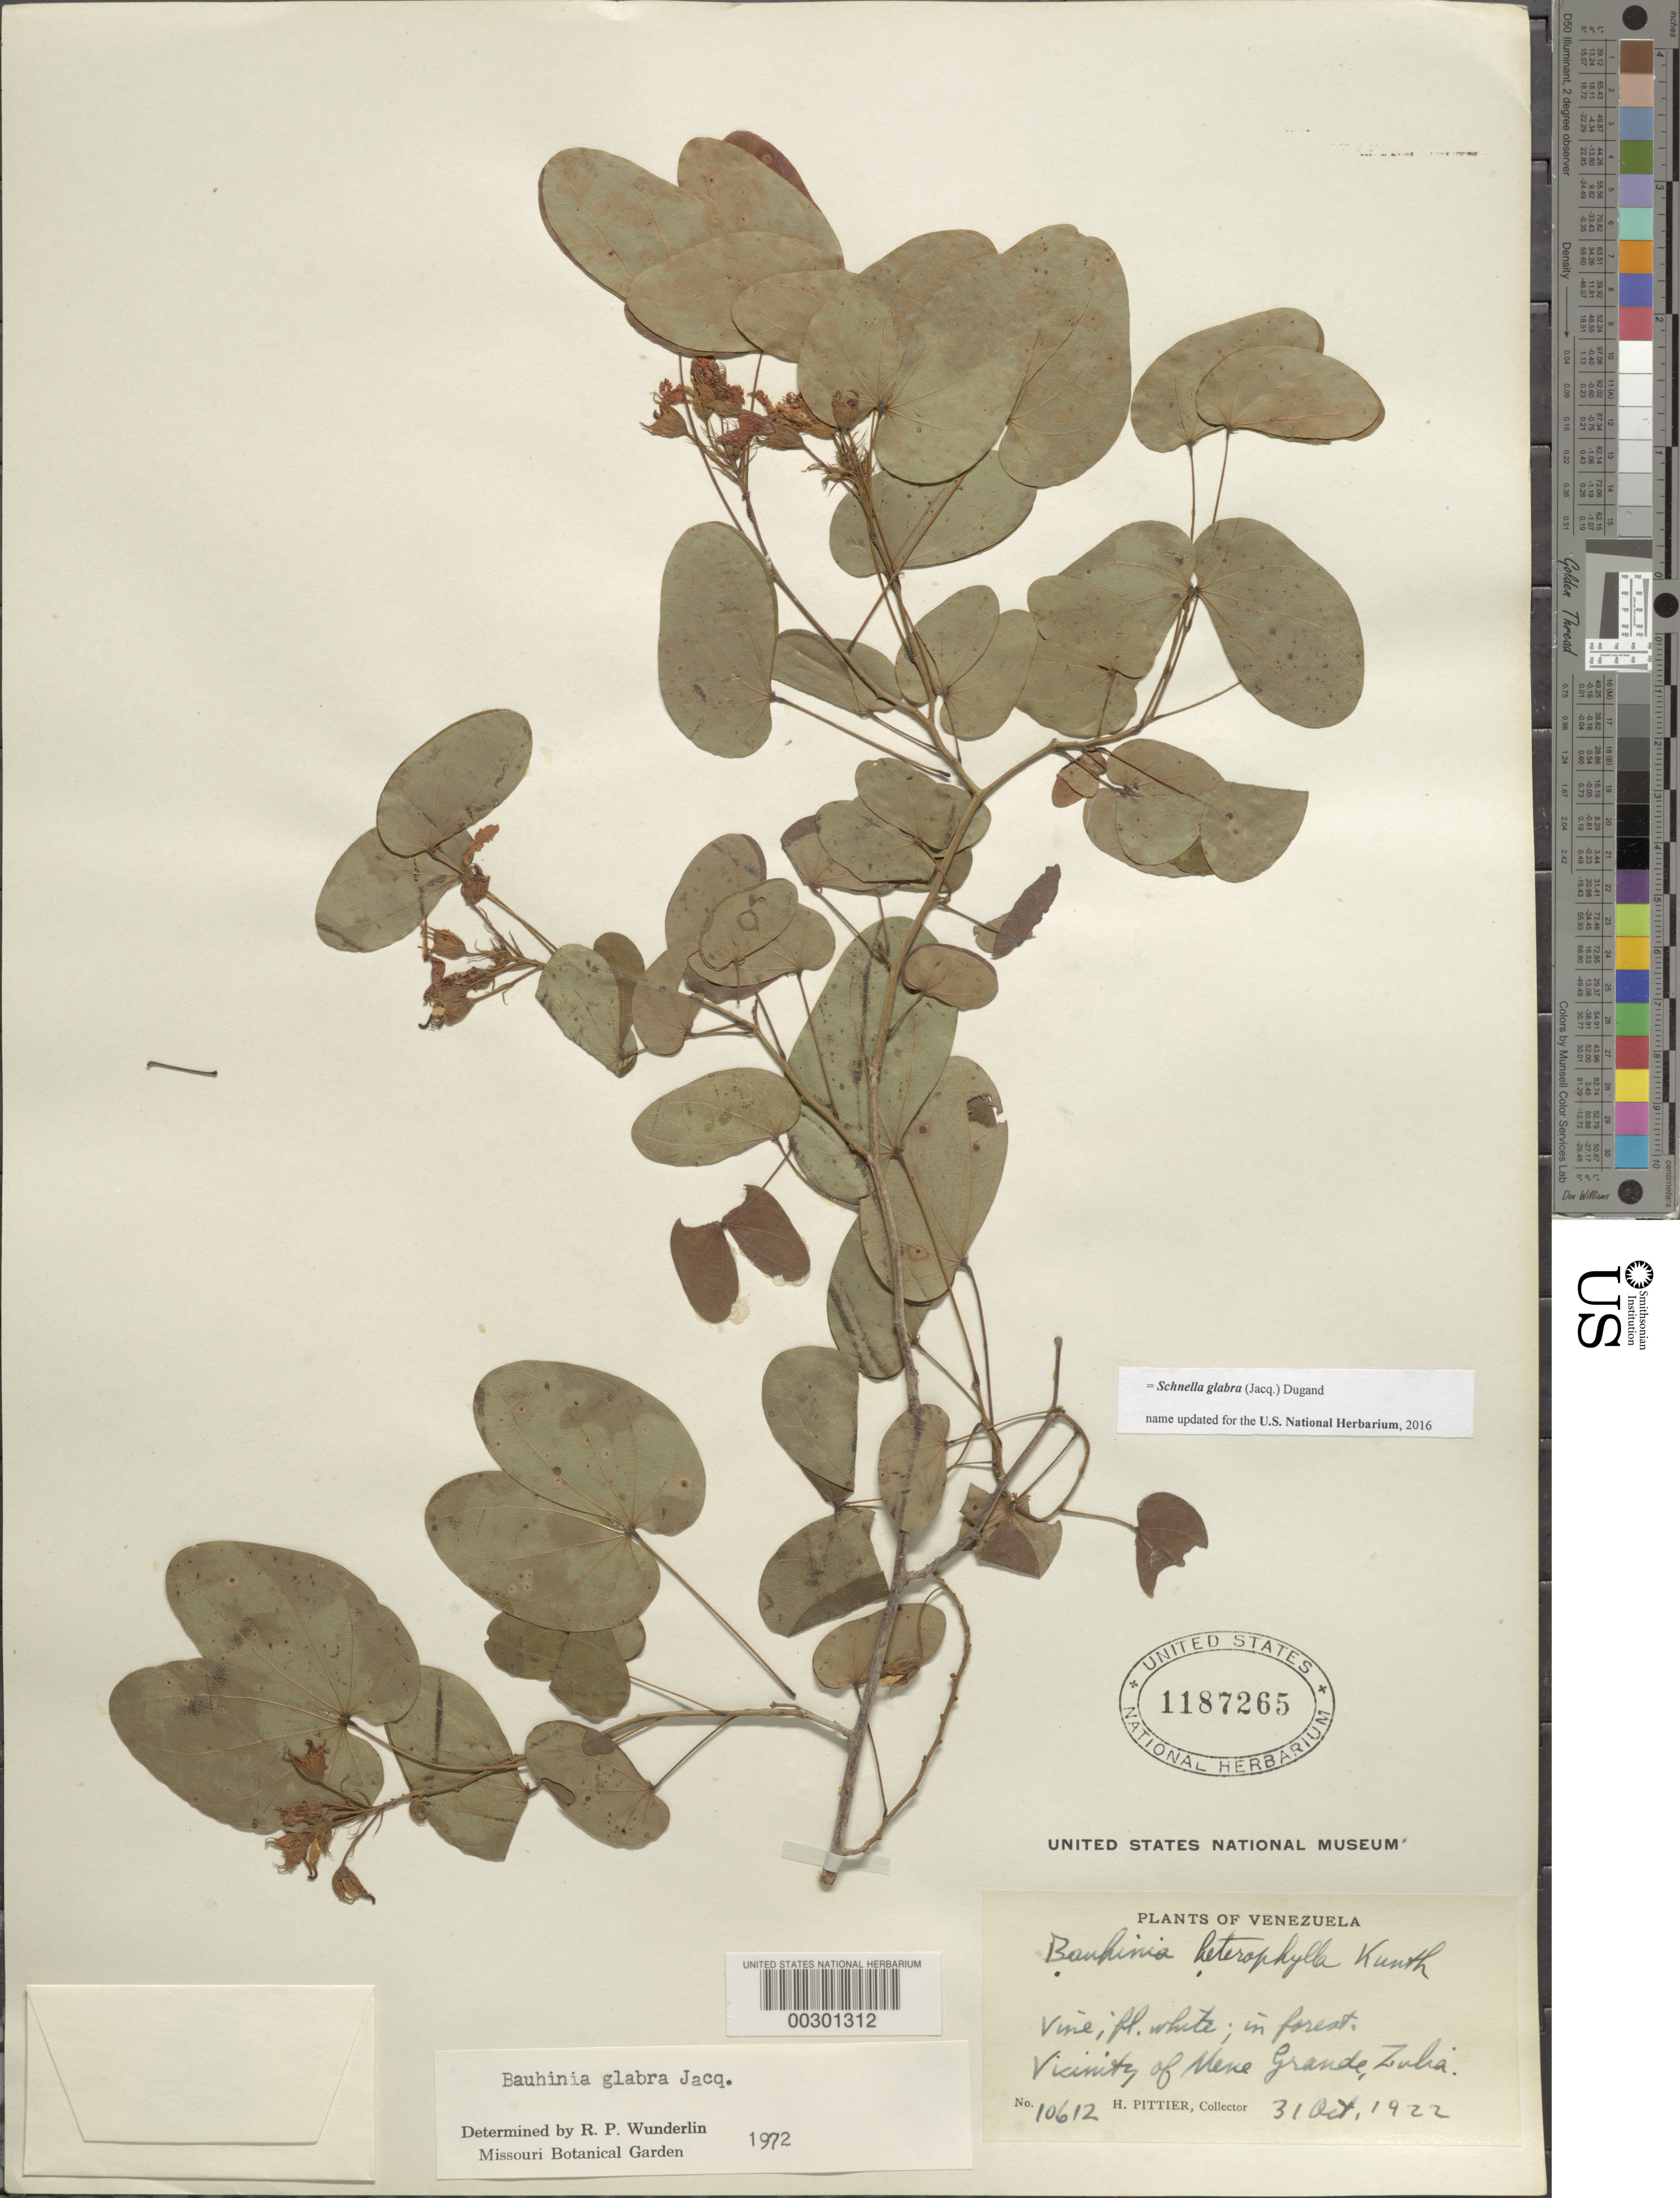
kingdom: Plantae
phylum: Tracheophyta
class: Magnoliopsida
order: Fabales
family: Fabaceae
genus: Schnella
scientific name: Schnella glabra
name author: (Jacq.) Dugand G.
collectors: H. F. Pittier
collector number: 10612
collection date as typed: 31 Oct 1922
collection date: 1922-10-31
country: Venezuela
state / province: Zulia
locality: Vicinity of mene grande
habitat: Forest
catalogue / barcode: US 1187265